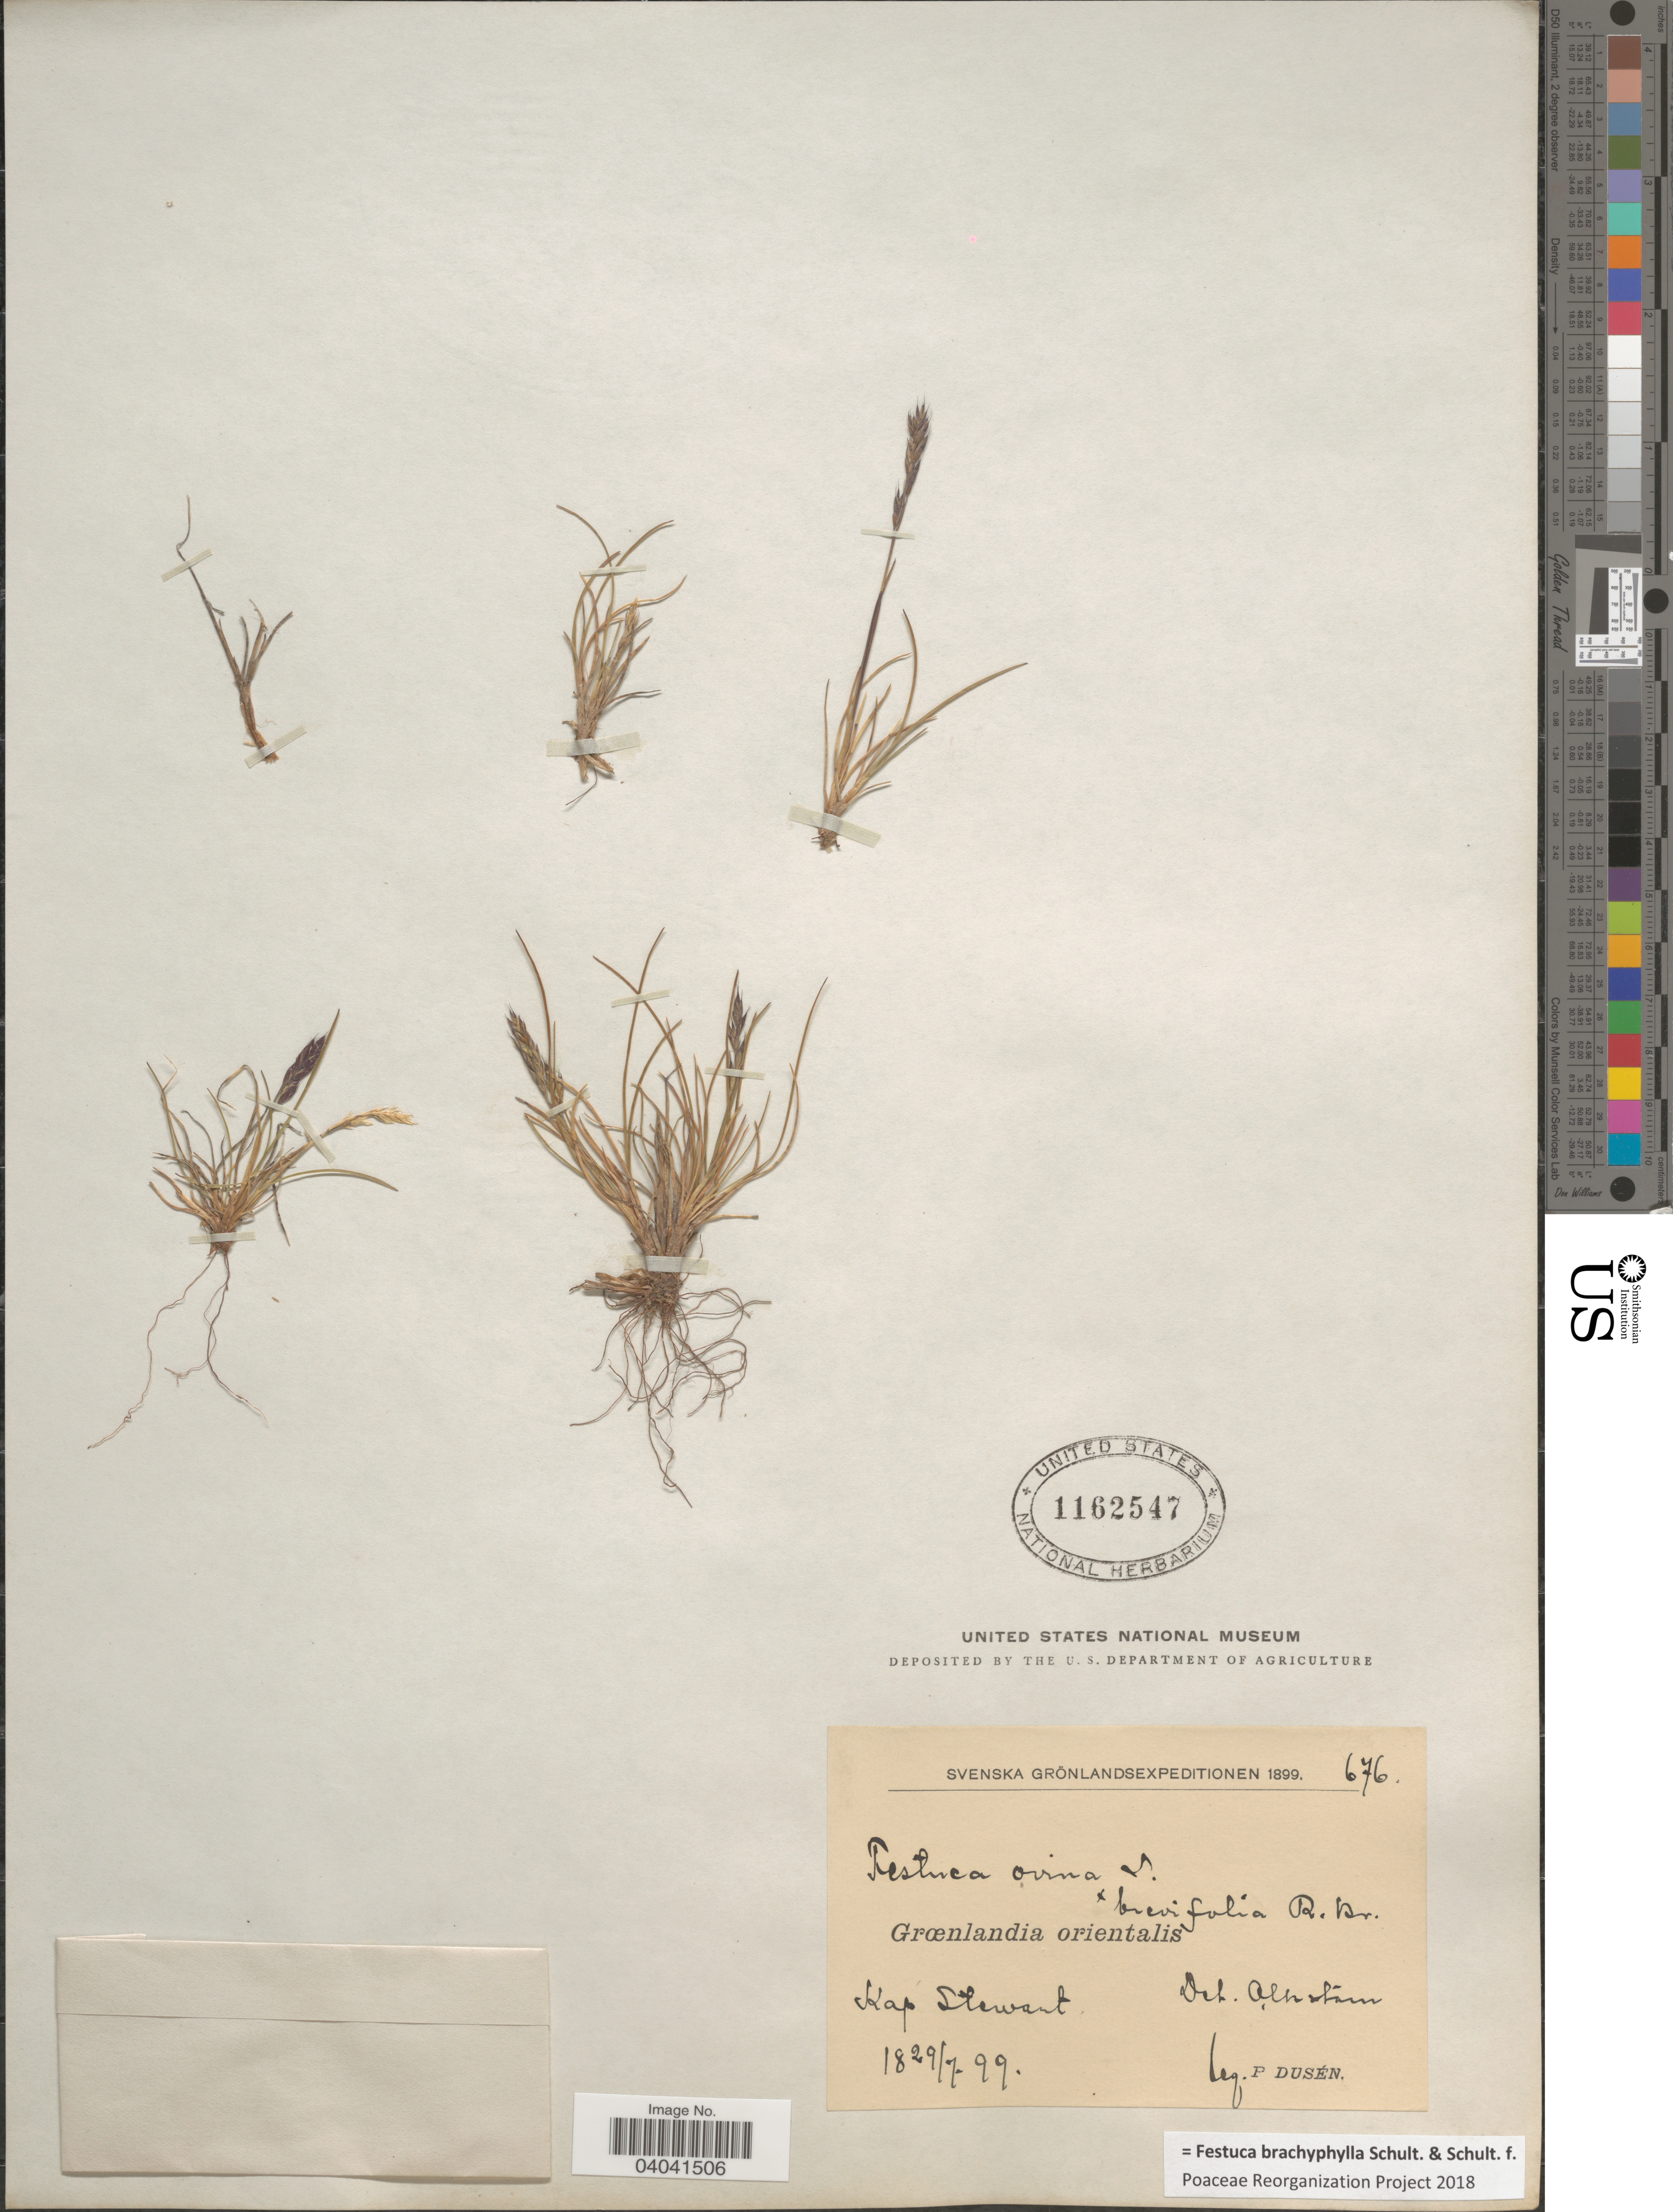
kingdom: Plantae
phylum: Tracheophyta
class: Liliopsida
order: Poales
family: Poaceae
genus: Festuca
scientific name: Festuca brachyphylla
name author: Schult. & Schult. f.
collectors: P. Dusén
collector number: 676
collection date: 1899-07-29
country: Greenland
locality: Grœnlandia orientalis. Kap Stewart.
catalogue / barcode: US 1162547